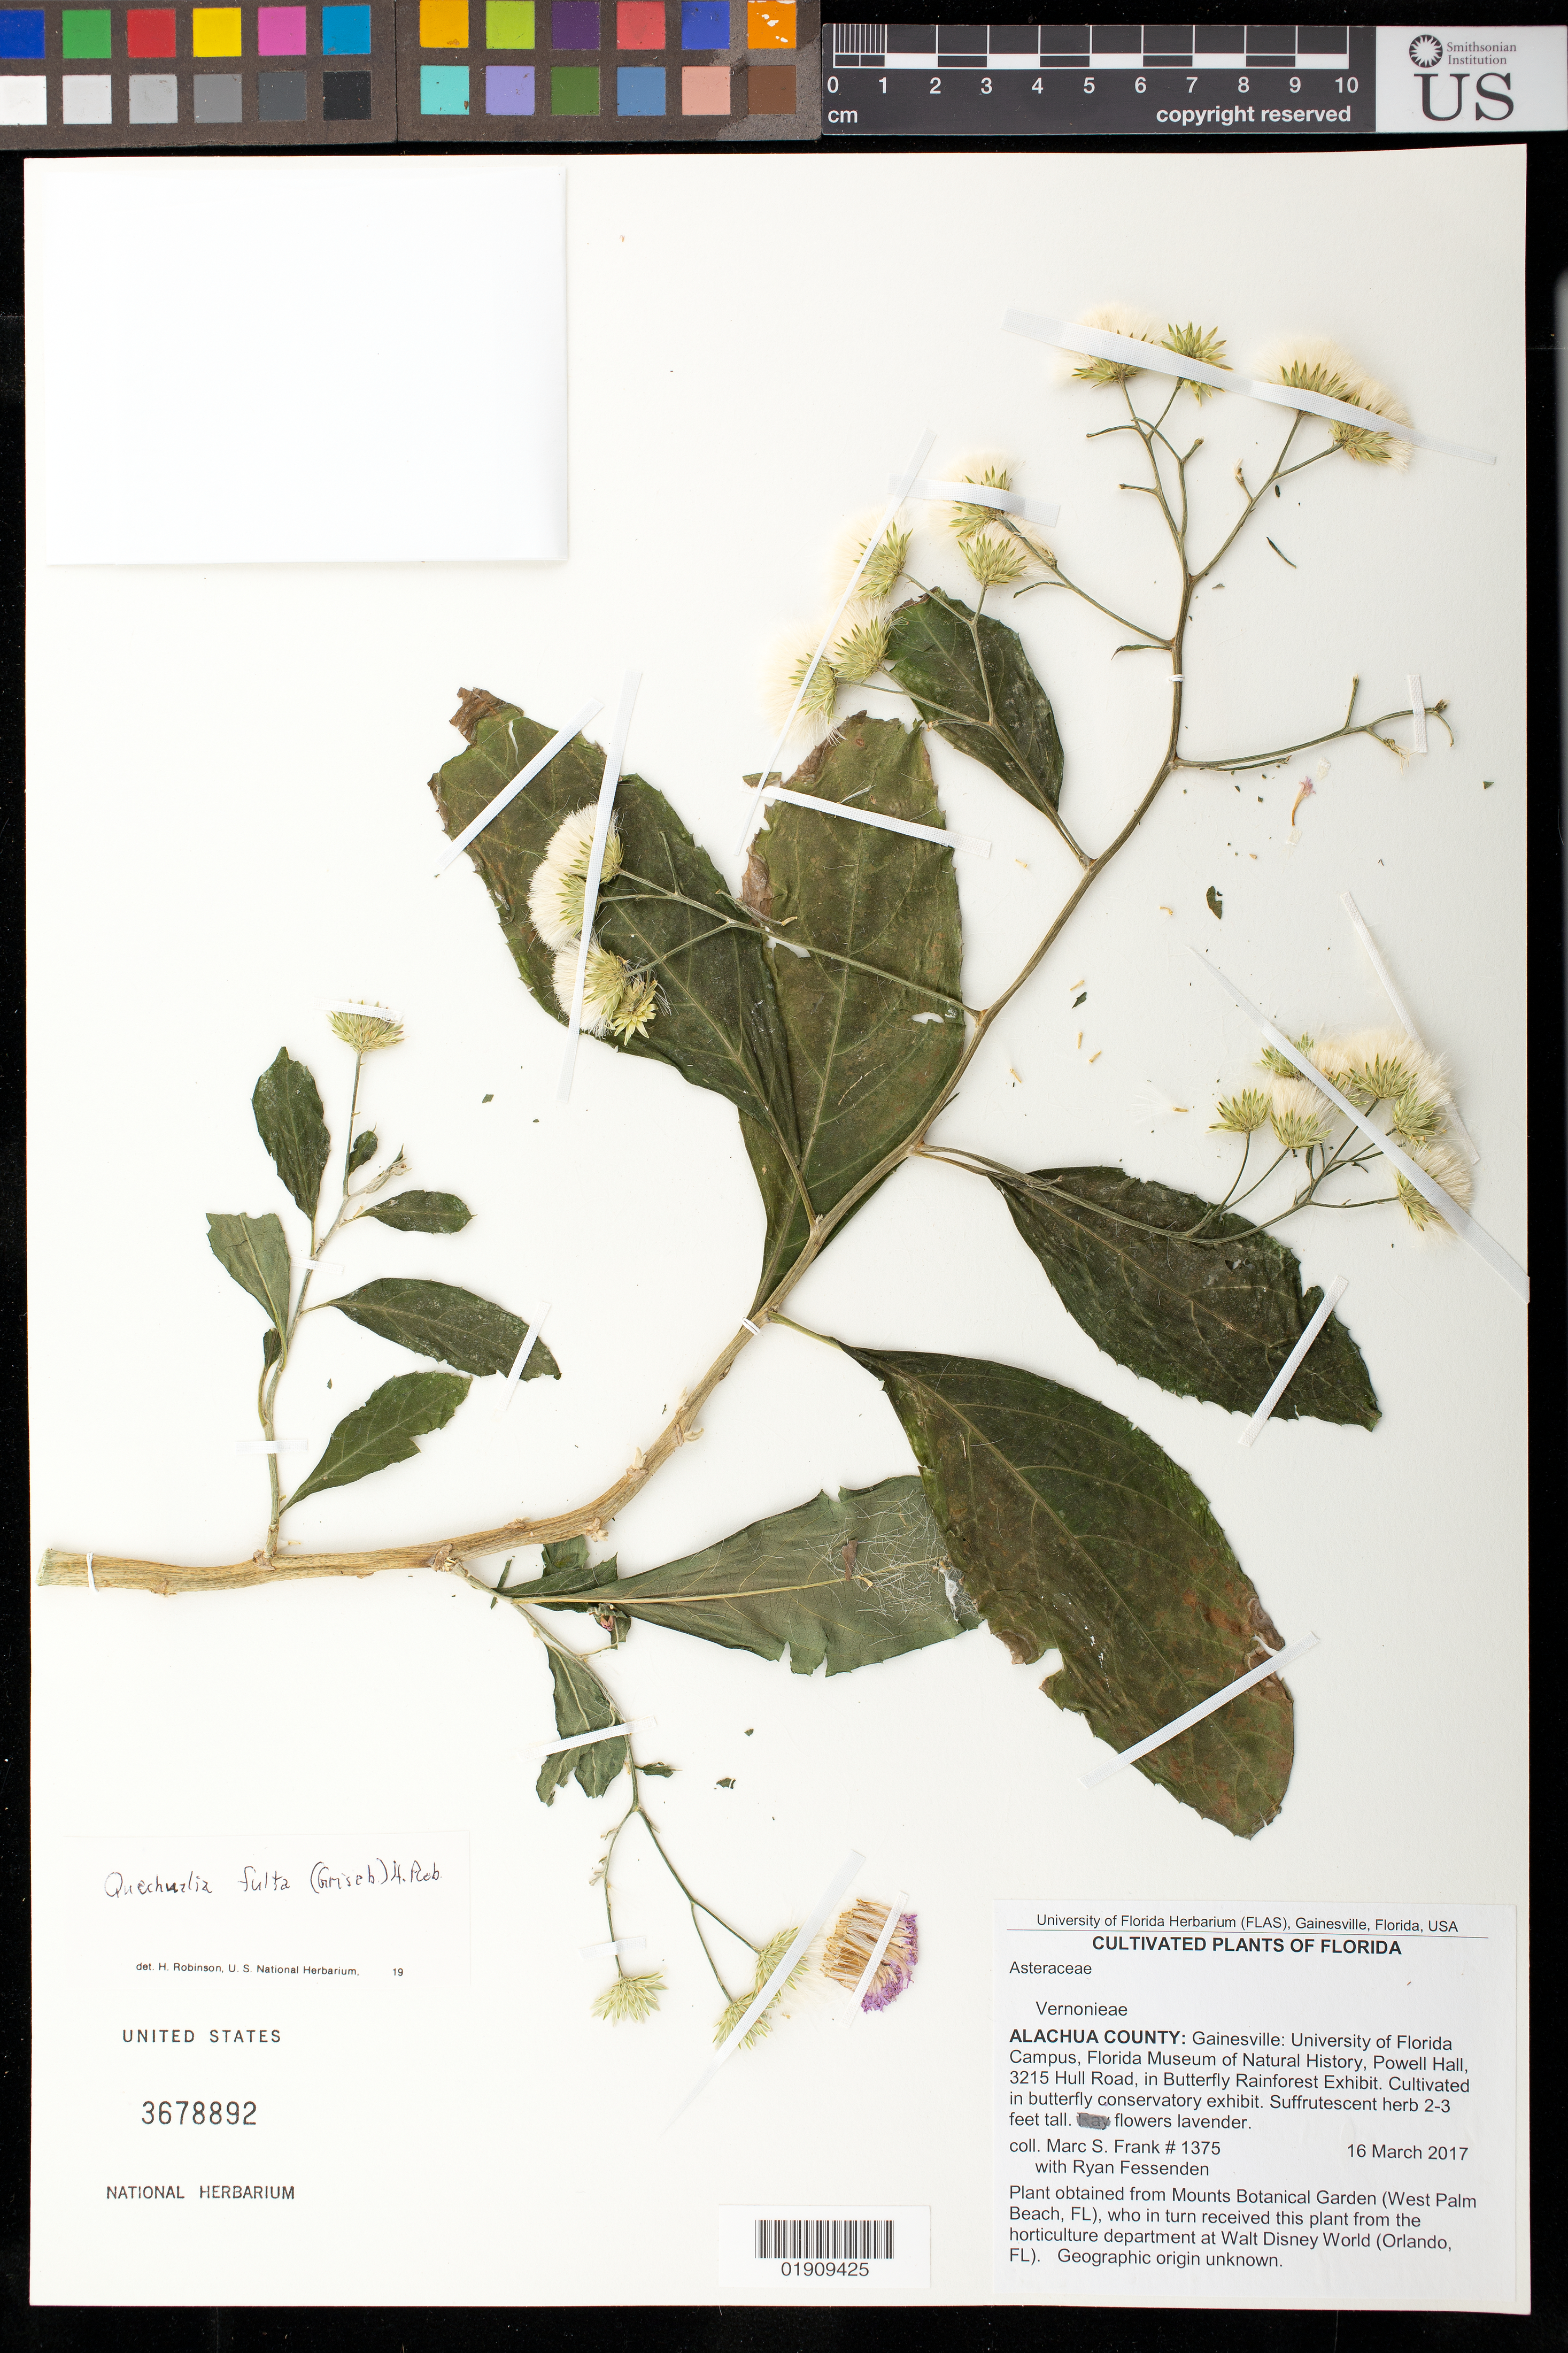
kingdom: Plantae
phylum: Tracheophyta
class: Magnoliopsida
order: Asterales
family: Asteraceae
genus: Quechualia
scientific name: Quechualia fulta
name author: (Griseb.) H. Rob.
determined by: Robinson, Harold E., (US)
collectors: M. Frank & R. Fessenden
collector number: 1375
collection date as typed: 16 March 2017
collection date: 2017-03-16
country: United States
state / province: Florida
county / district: Alachua County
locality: University of Florida campus; Florida Museum of Natural History, Powell Hall, 3215 Hull Road, in Butterfly Rainforest Exhibit.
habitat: Culitvated in butterfly conservotory exhibit. Plant obtained from Mounts Botanical Garden (West Palm Beach), who in turn received this plant from the horticulture department at Walt Disney World, Orlando, FL. Geographic origin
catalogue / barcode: US 3678892